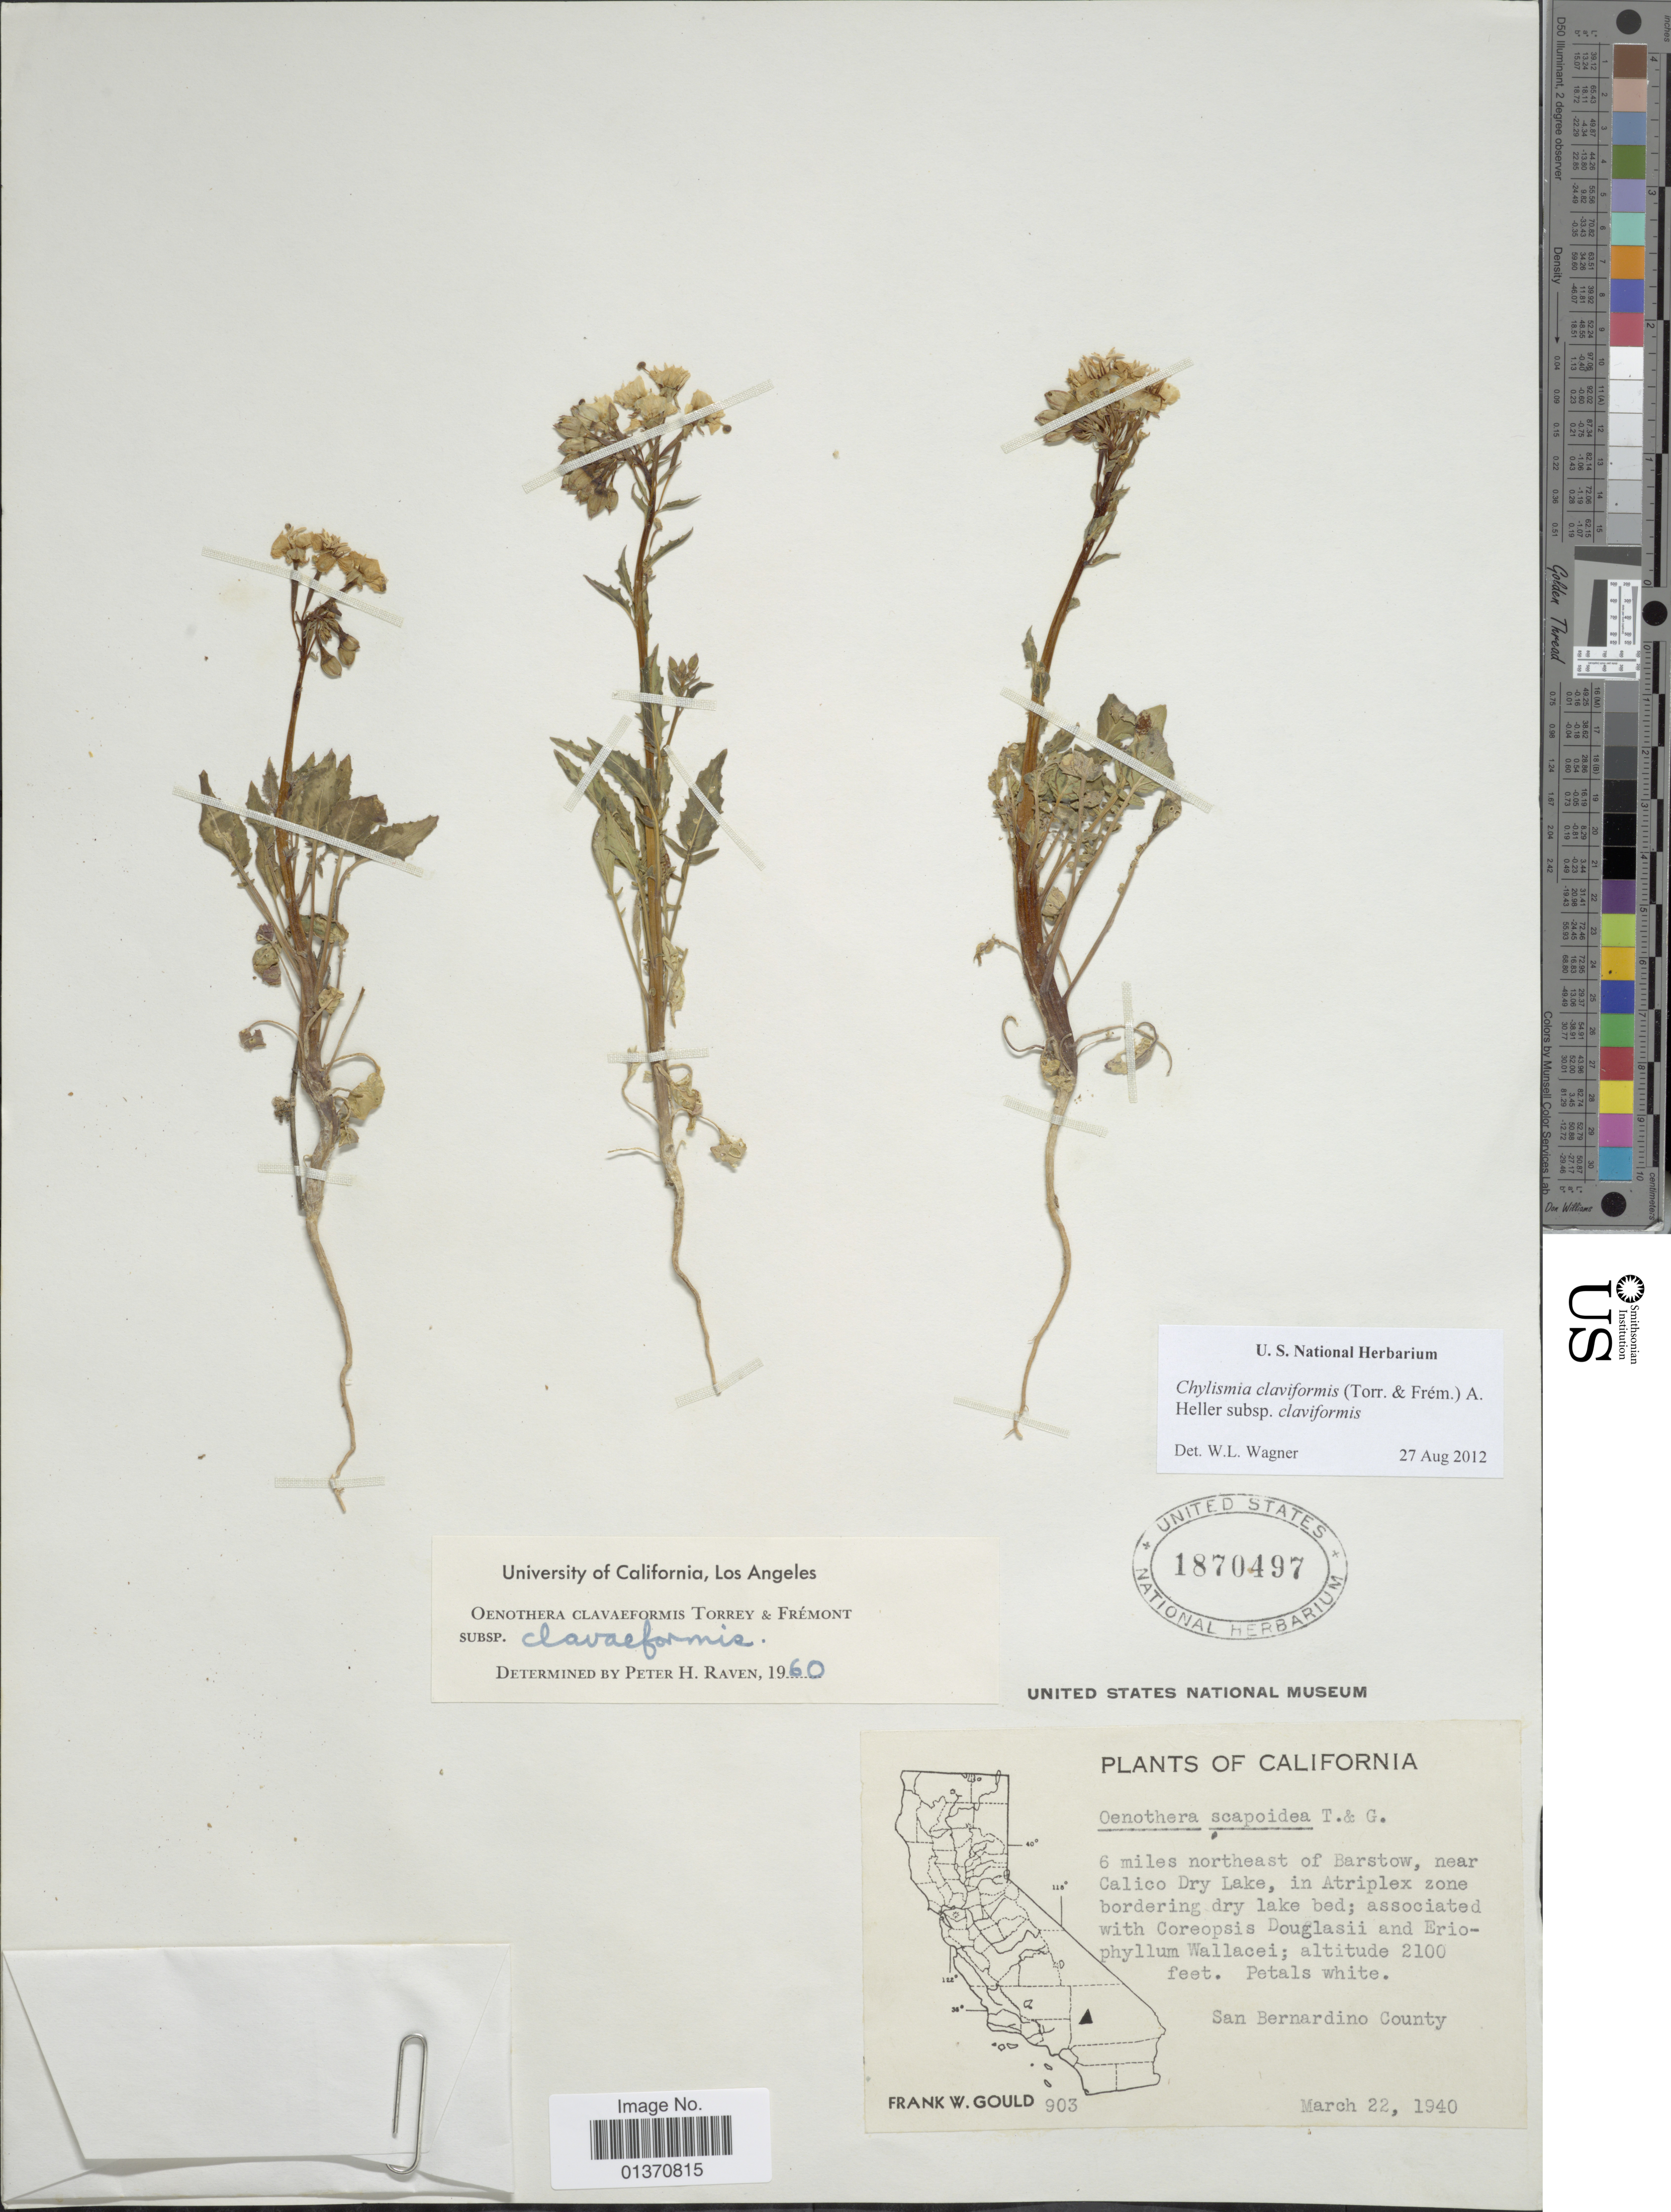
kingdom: Plantae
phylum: Tracheophyta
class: Magnoliopsida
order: Myrtales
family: Onagraceae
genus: Chylismia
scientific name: Chylismia claviformis subsp. claviformis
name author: (Torr. & Frém.) A. Heller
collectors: F. W. Gould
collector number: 903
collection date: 1940-03-22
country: United States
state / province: California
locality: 6 miles northeast of Barstow, near Calico Dry Lake, in Atriplex zone bordering dry lake bed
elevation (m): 640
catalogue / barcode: US 1870497